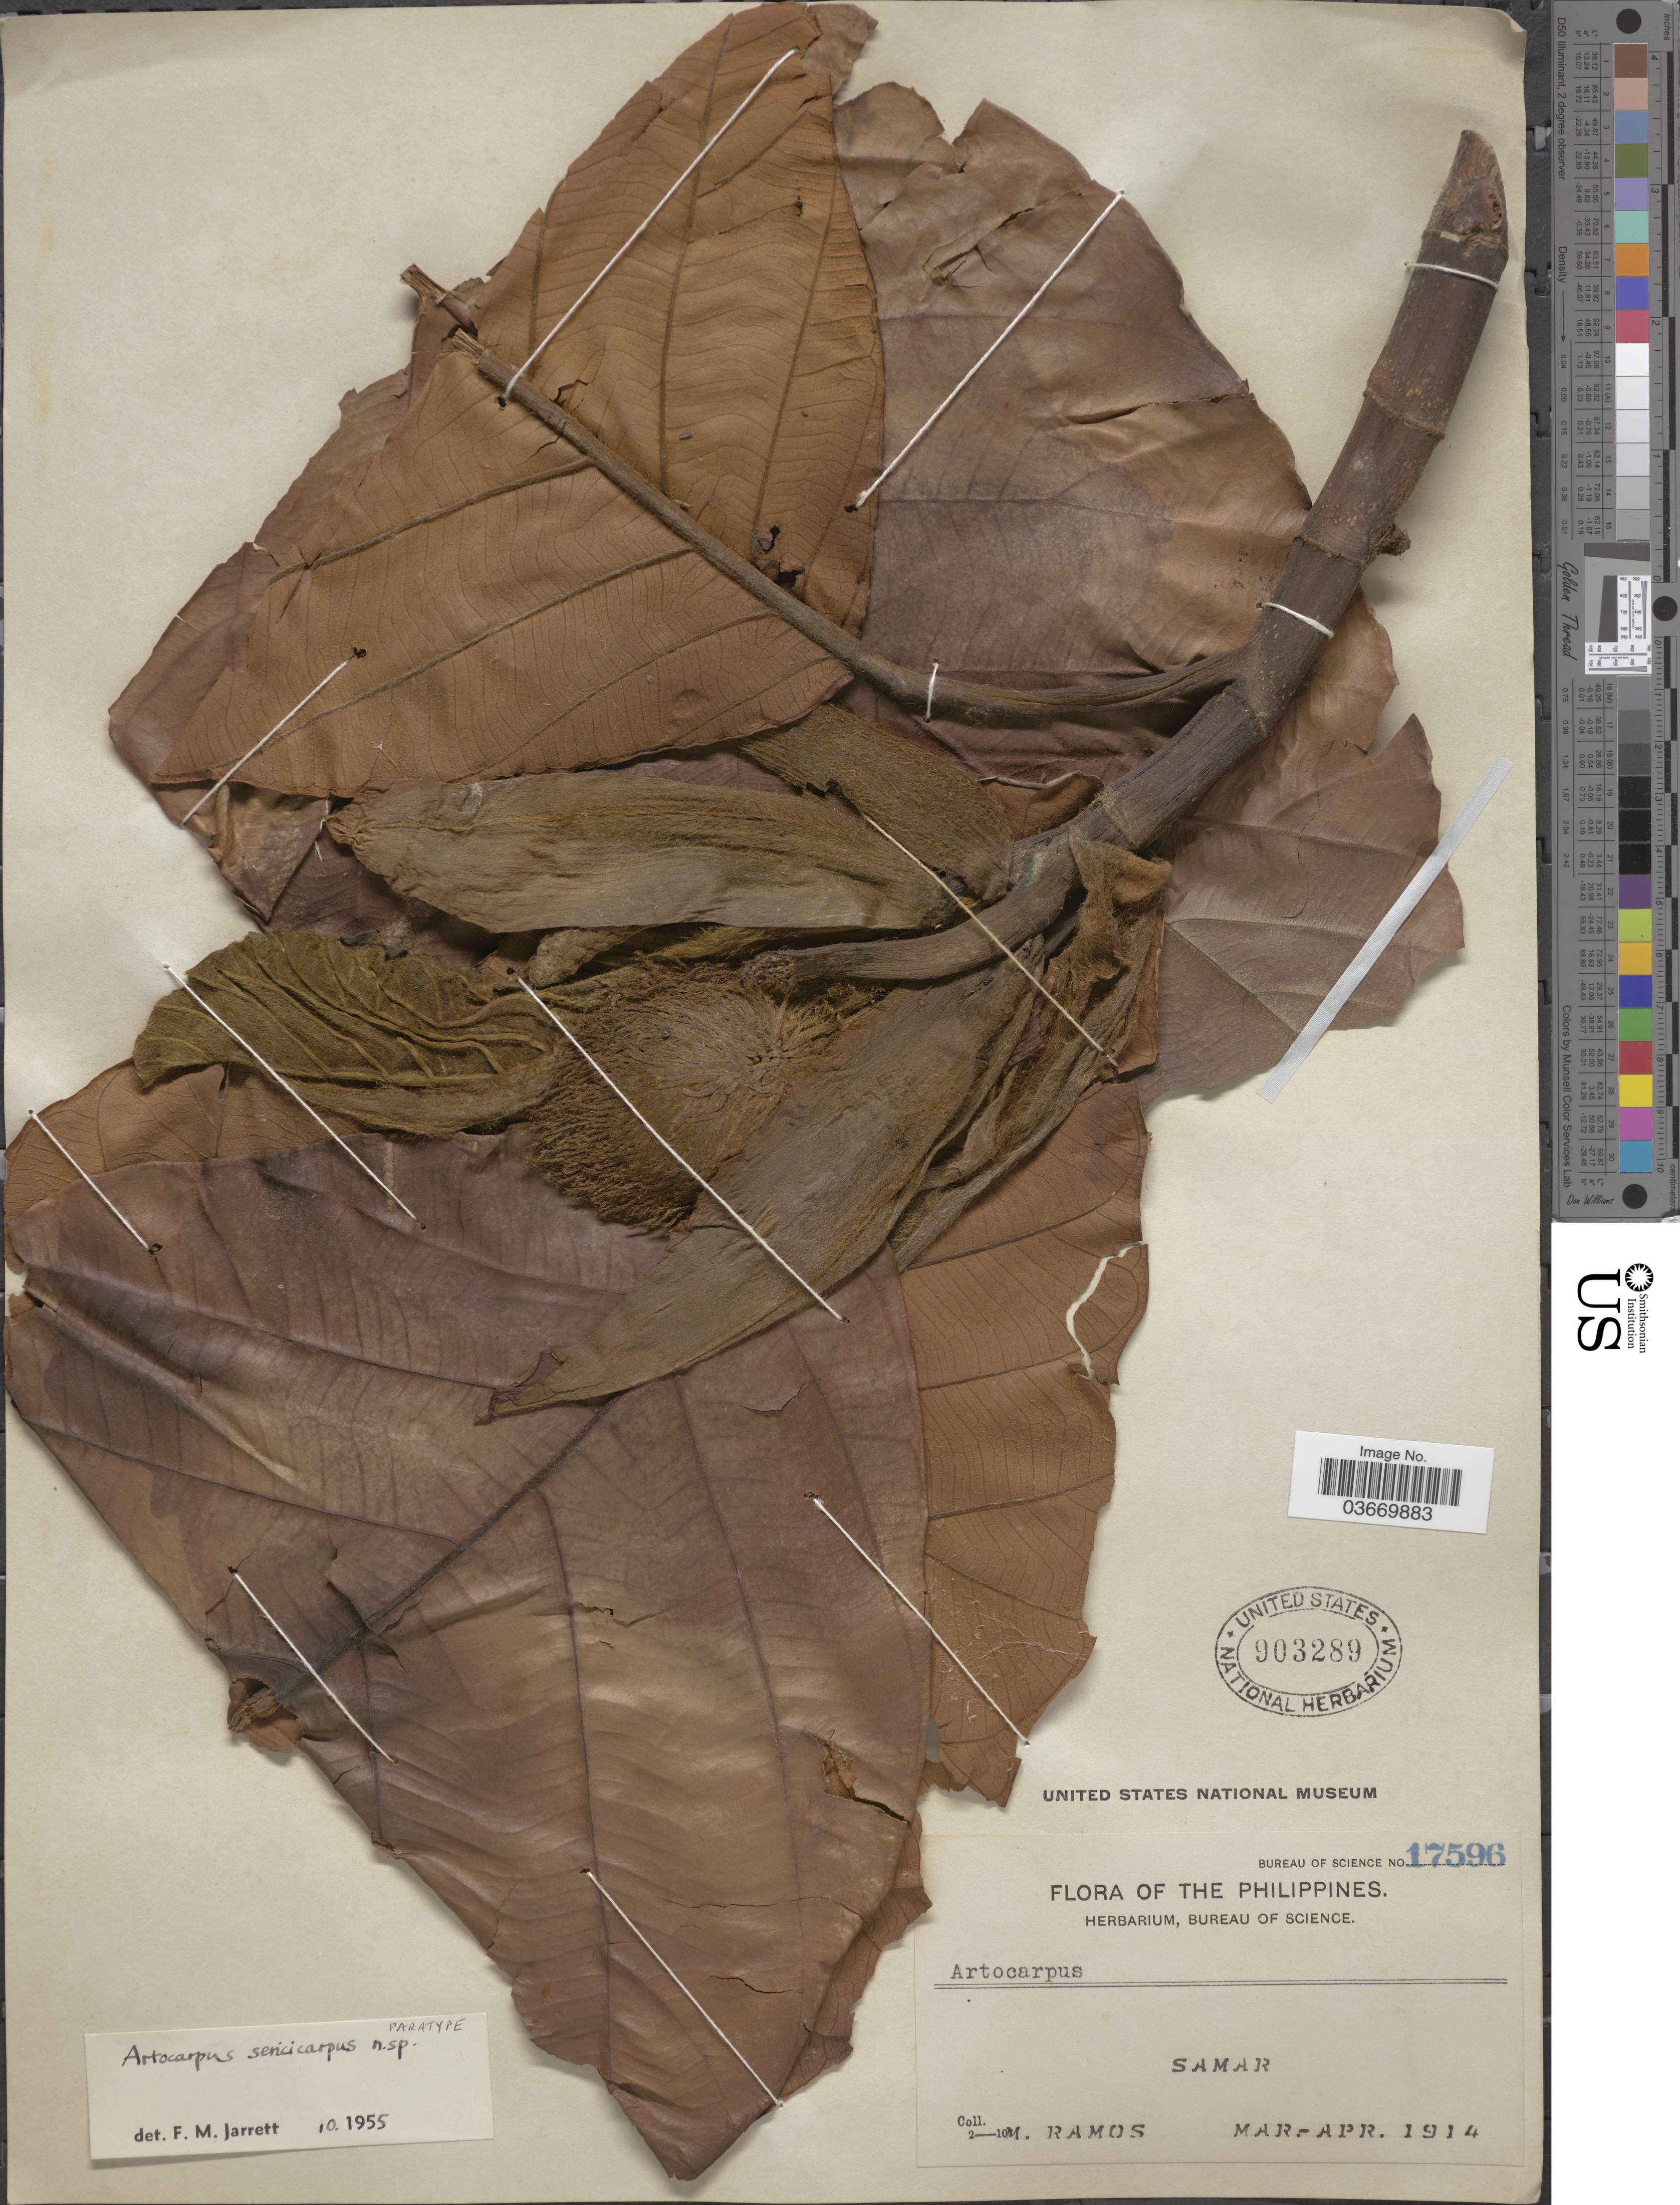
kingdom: Plantae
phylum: Tracheophyta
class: Magnoliopsida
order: Rosales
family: Moraceae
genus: Artocarpus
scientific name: Artocarpus sericicarpus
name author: F.M. Jarrett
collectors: M. Ramos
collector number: Bureau of Science 17596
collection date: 1914-03/1914-04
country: Philippines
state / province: Eastern Visayas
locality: Samar.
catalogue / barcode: US 903289